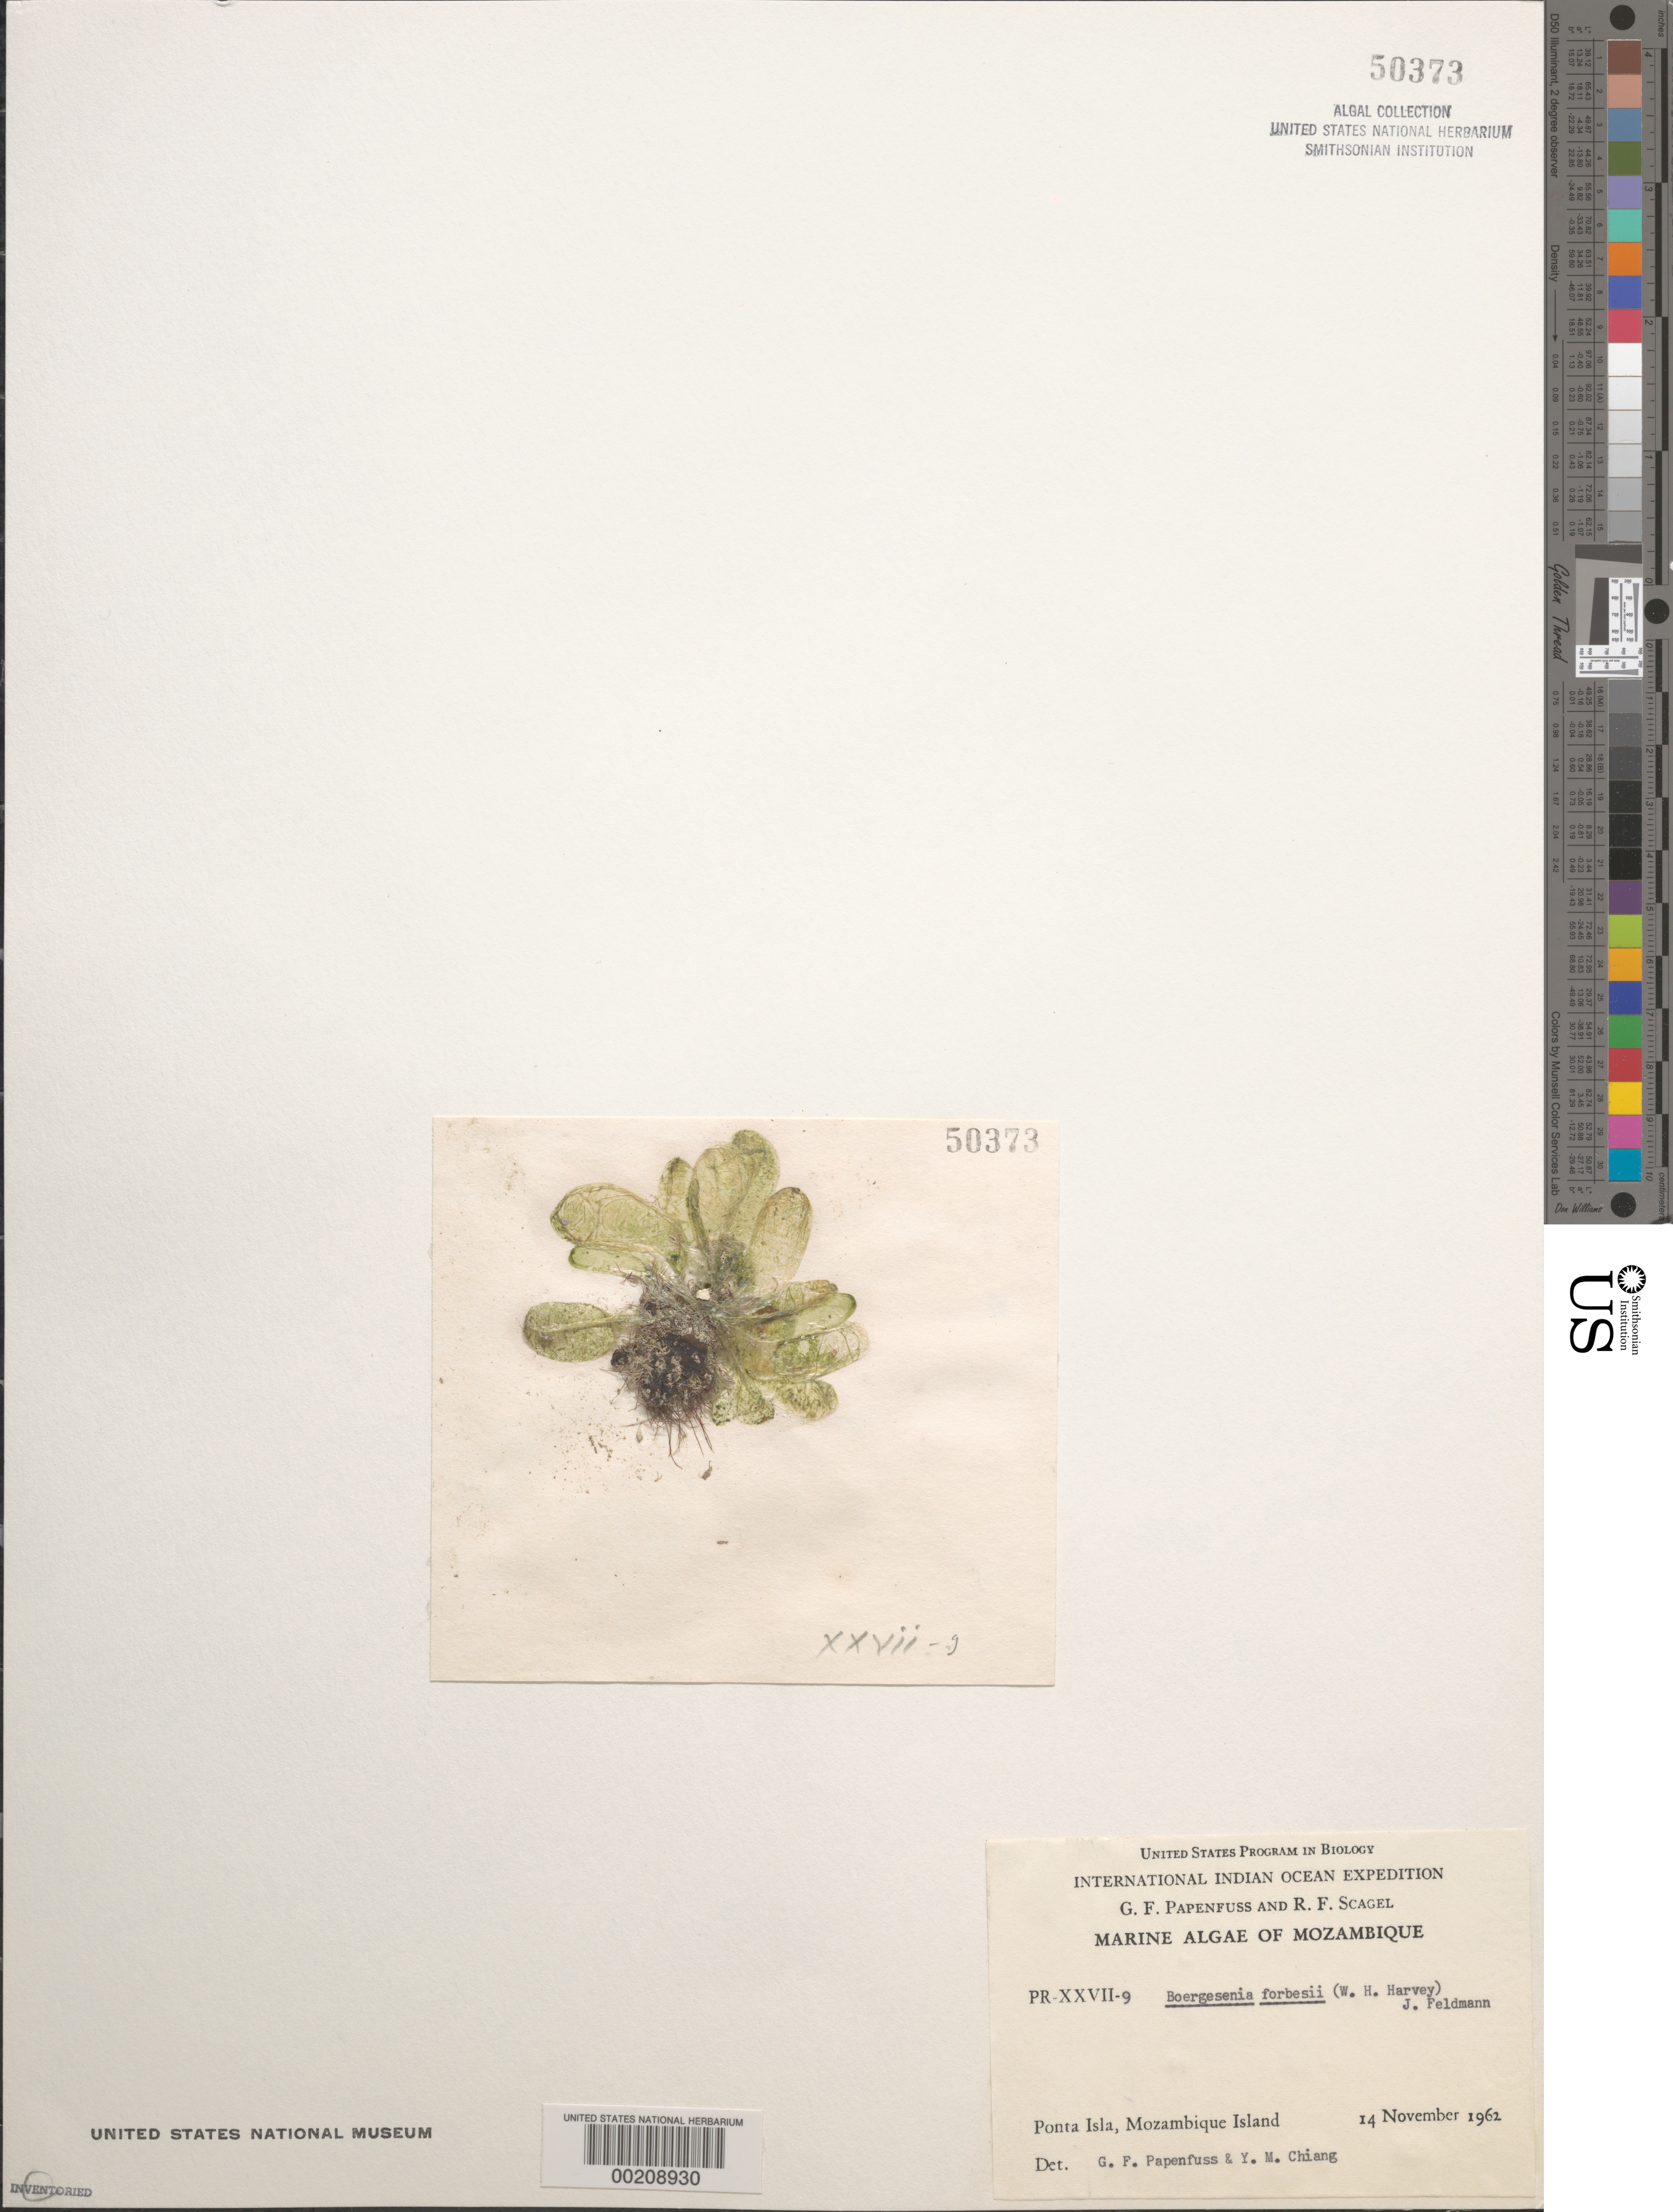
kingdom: Plantae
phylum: Chlorophyta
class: Ulvophyceae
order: Siphonocladales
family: Siphonocladaceae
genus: Boergesenia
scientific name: Boergesenia forbesii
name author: (Feldmann) Harv.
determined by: Papenfuss, G. F.; Chiang, Y. M.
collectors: G. Papenfuss & R. F. Scagel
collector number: PR-XXVII-9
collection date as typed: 14 Nov 1962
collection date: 1962-11-14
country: Mozambique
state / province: Nampula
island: Mozambique Island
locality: Ponta Isla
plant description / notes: International Indian Ocean Expedition, 1962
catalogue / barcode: US 50373